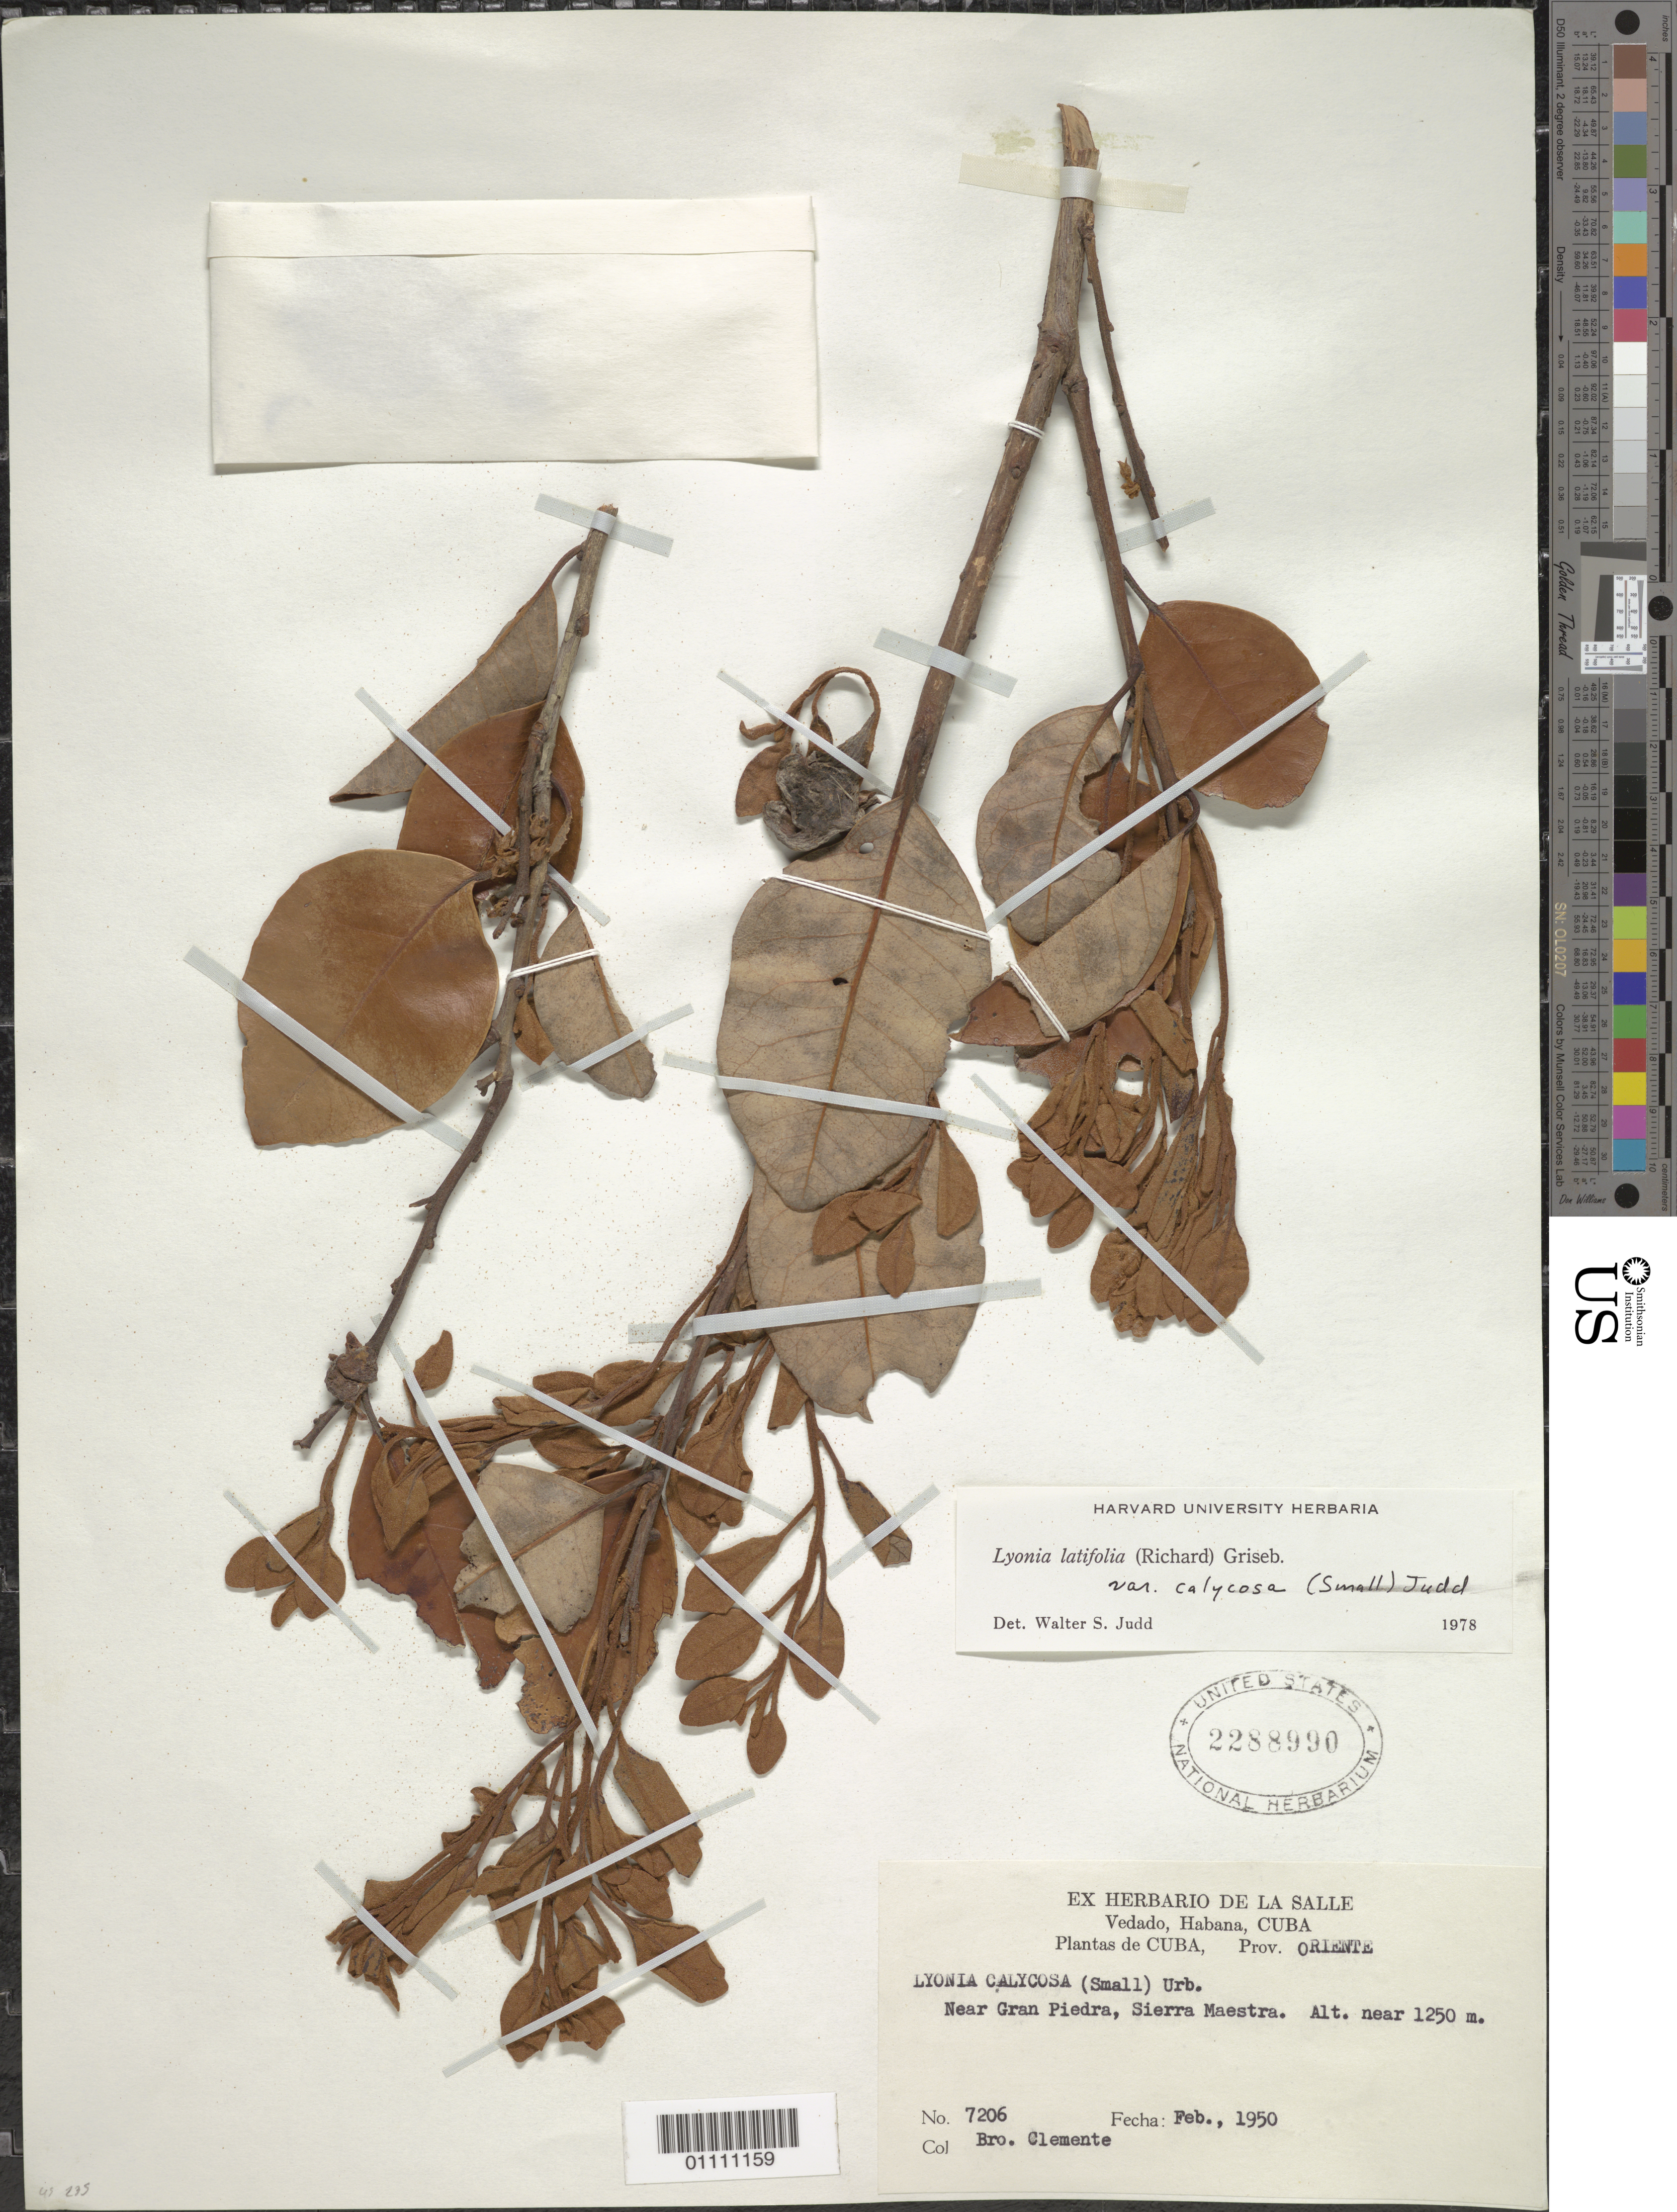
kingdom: Plantae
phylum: Tracheophyta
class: Magnoliopsida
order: Ericales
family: Ericaceae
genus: Lyonia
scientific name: Lyonia latifolia var. calycosa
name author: (Small) Judd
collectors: Bro. Clemente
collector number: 7206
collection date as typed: Feb 1950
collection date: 1950-02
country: Cuba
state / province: Oriente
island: Cuba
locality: Near Gran Piedra, Sierra Maestra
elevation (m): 1250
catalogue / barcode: US 2288990